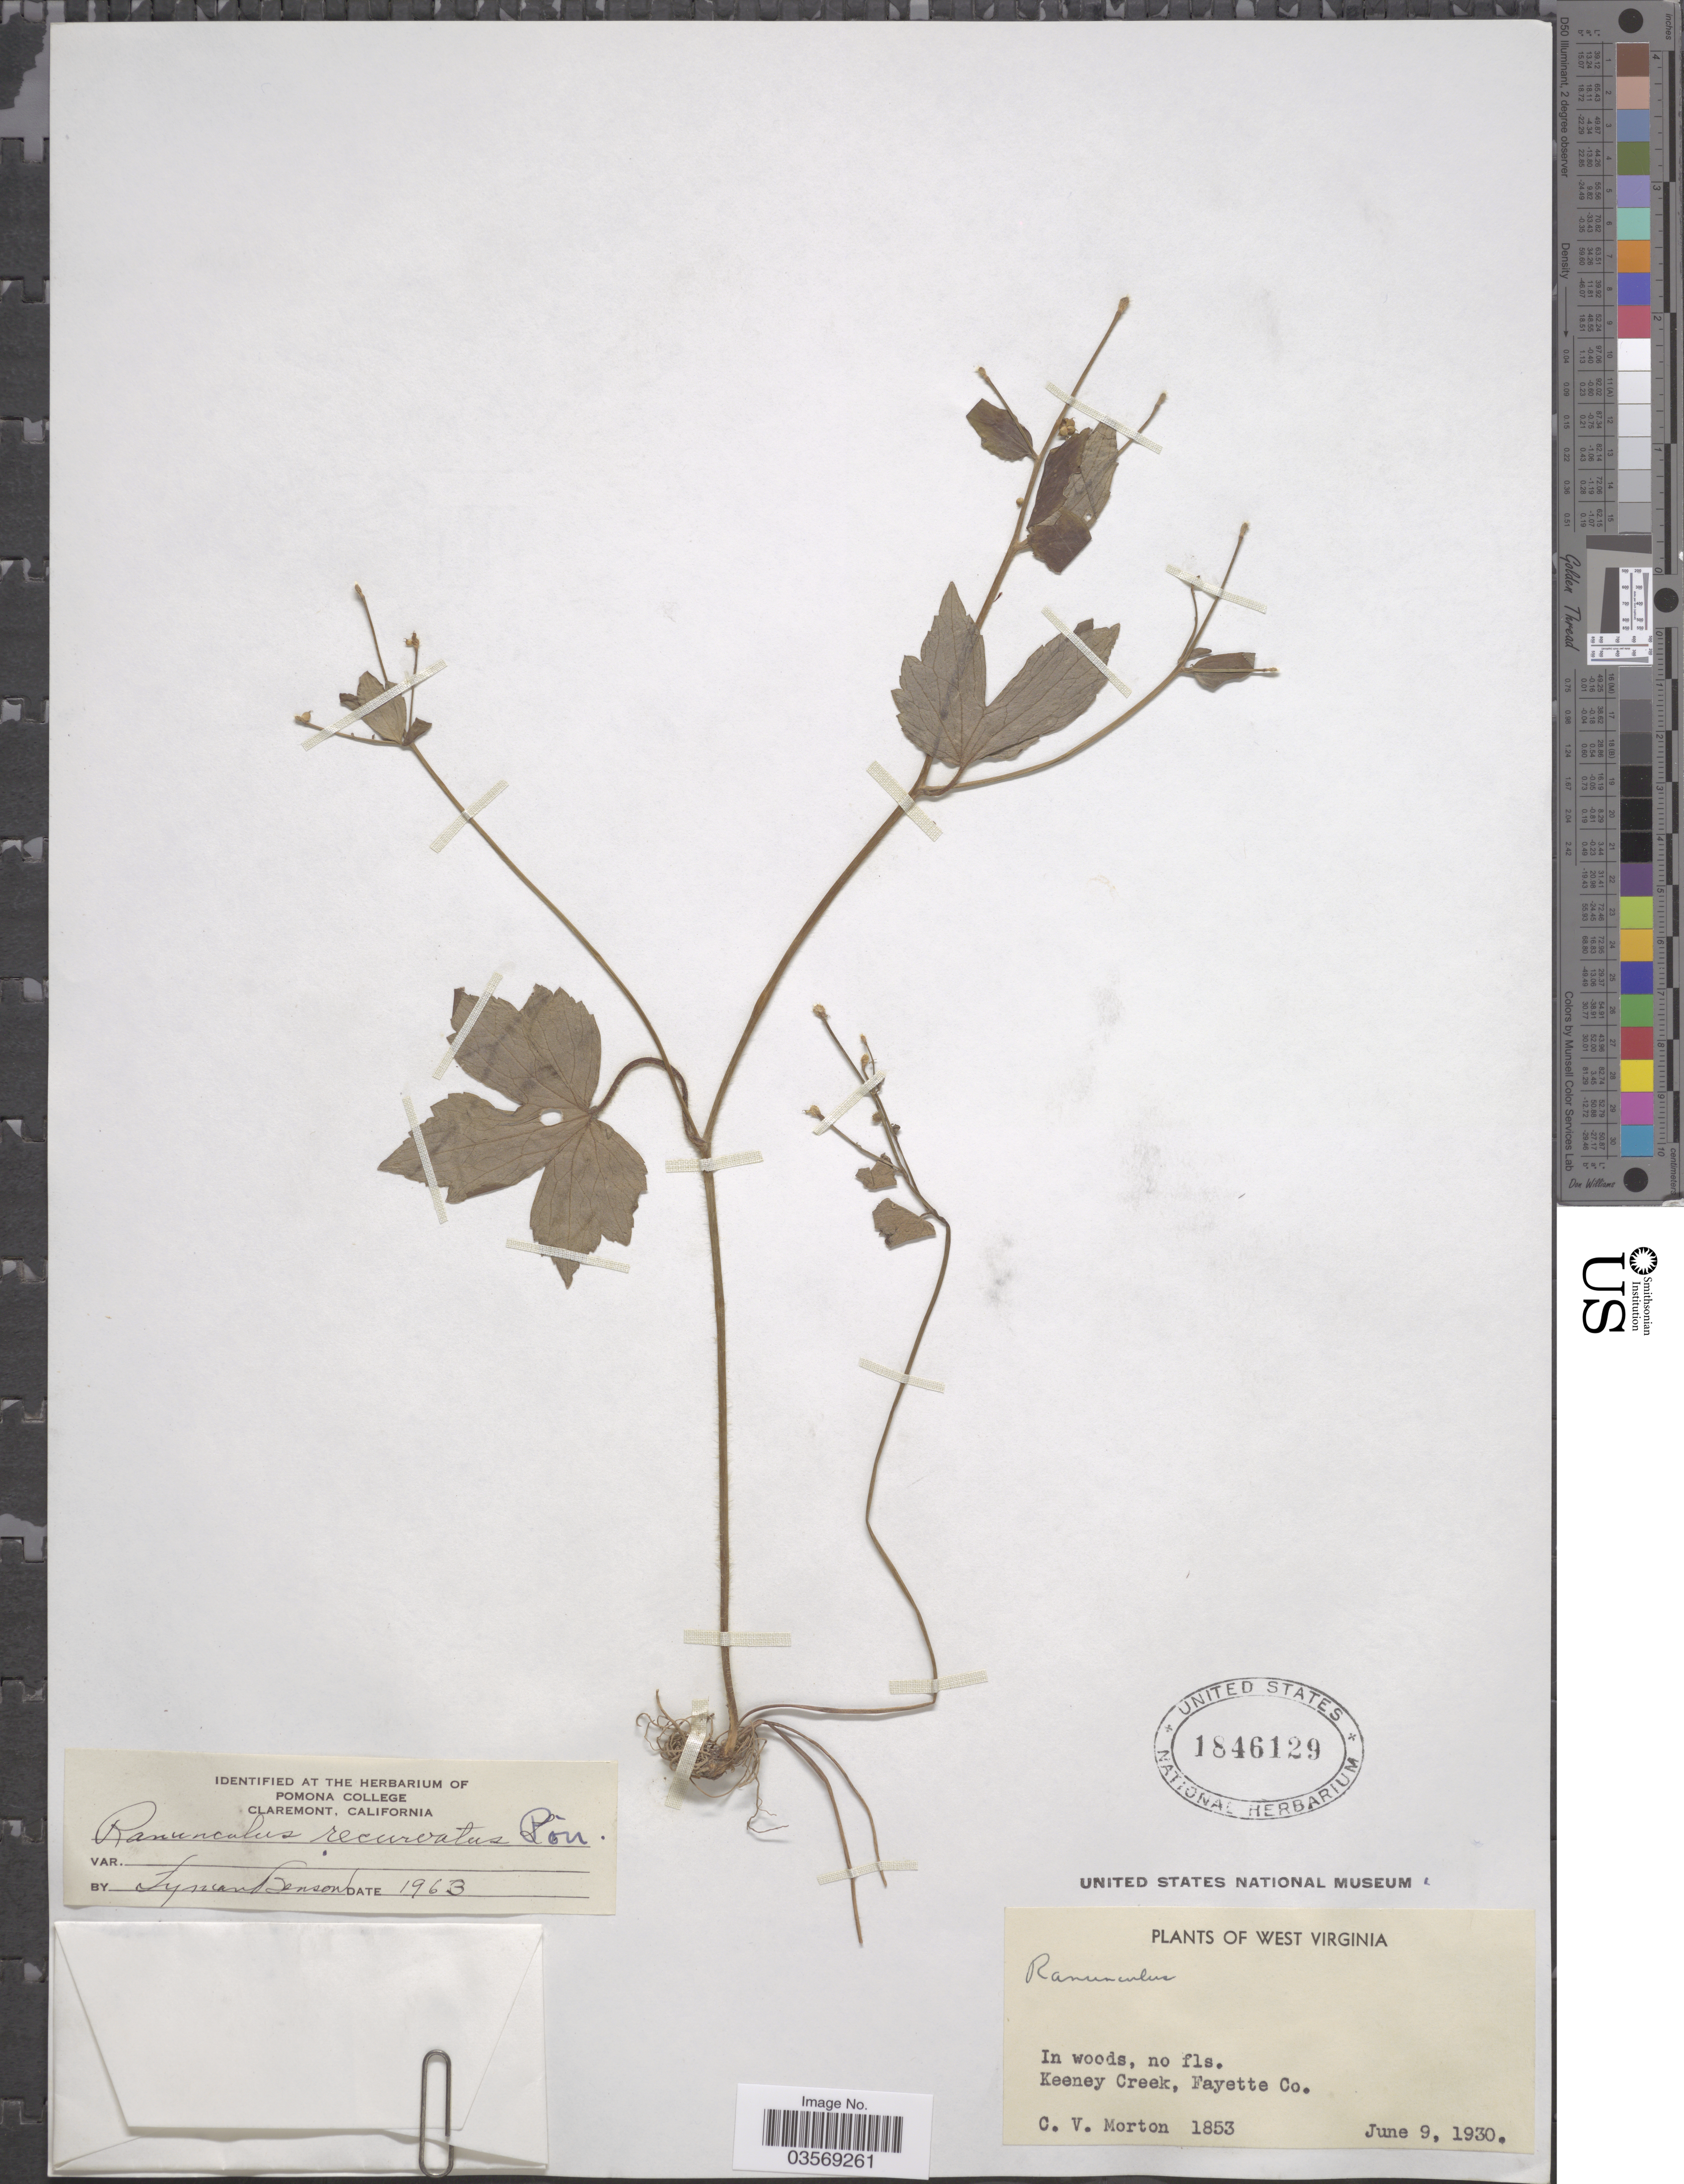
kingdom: Plantae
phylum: Tracheophyta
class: Magnoliopsida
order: Ranunculales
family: Ranunculaceae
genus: Ranunculus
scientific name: Ranunculus recurvatus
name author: Poir.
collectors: C. V. Morton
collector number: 1853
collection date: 1930-06-09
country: United States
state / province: West Virginia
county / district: Fayette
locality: Keeney Creek, Fayette Co.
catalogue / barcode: US 1846129